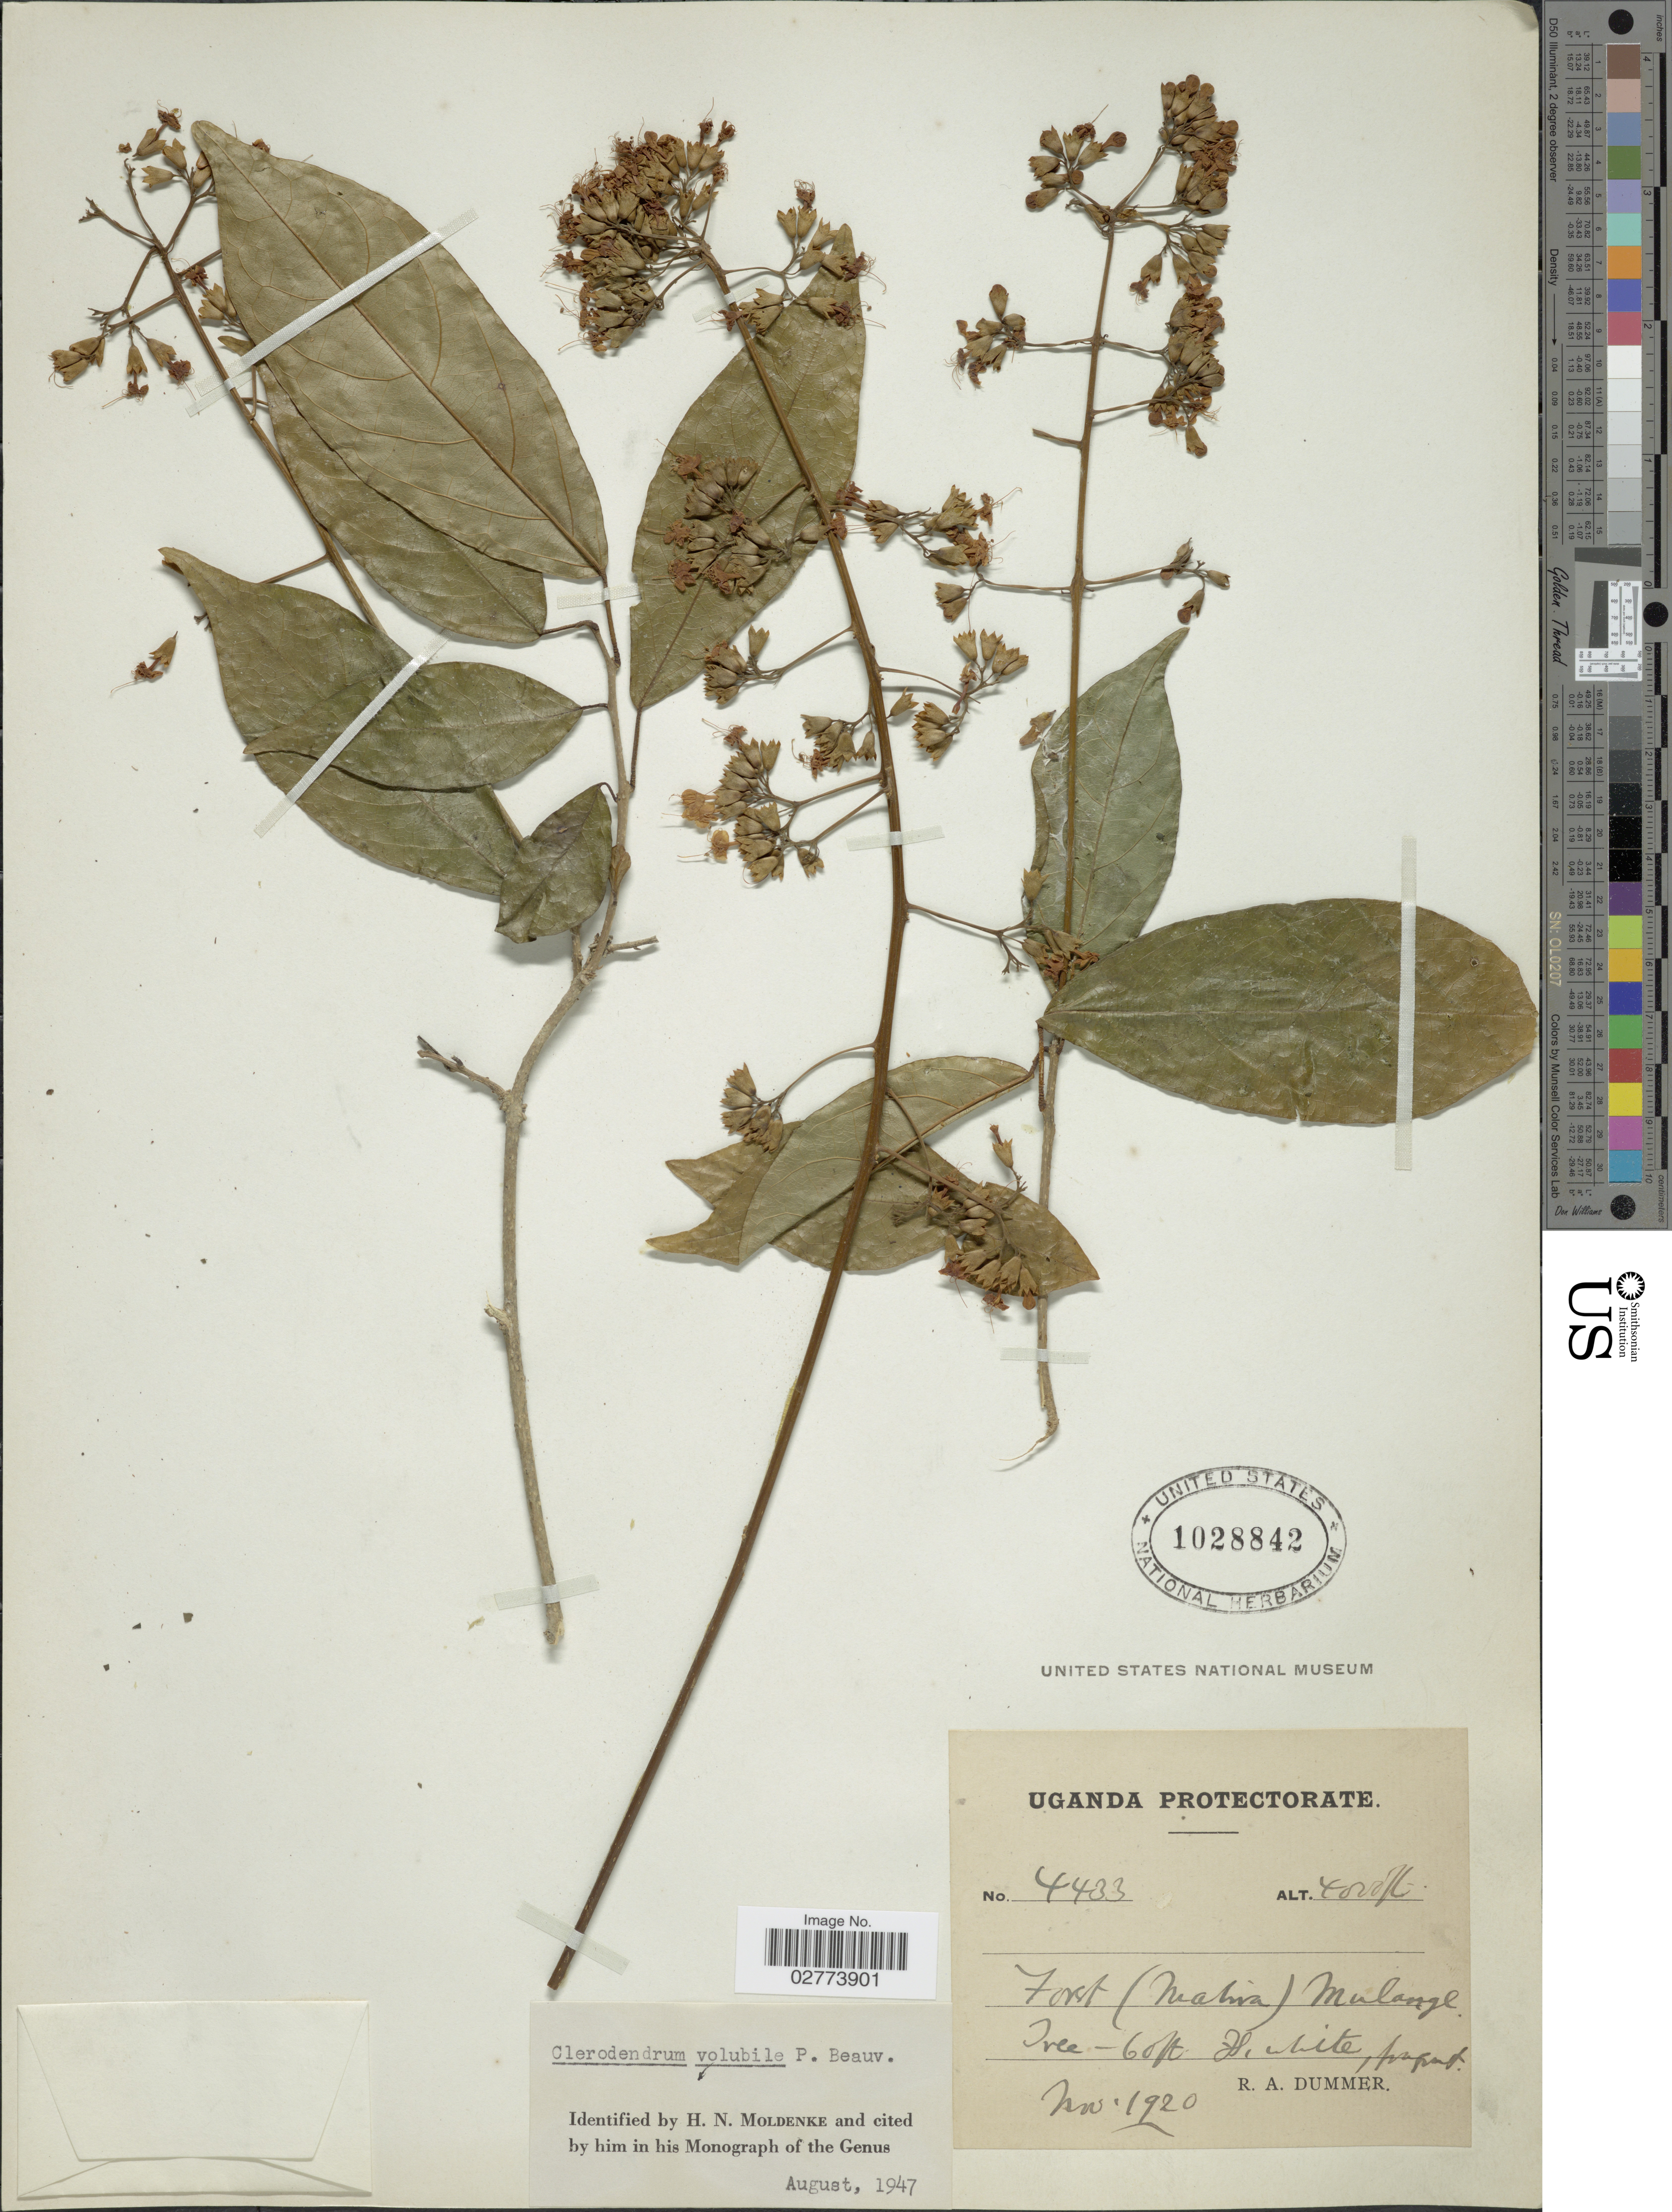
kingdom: Plantae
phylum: Tracheophyta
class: Magnoliopsida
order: Lamiales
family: Lamiaceae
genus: Clerodendrum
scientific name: Clerodendrum volubile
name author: P. Beauv.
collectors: R. A. Dümmer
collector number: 4433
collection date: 1920-11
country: Uganda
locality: Forest (Maliva) Mulange.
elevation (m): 1219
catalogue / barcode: US 1028842